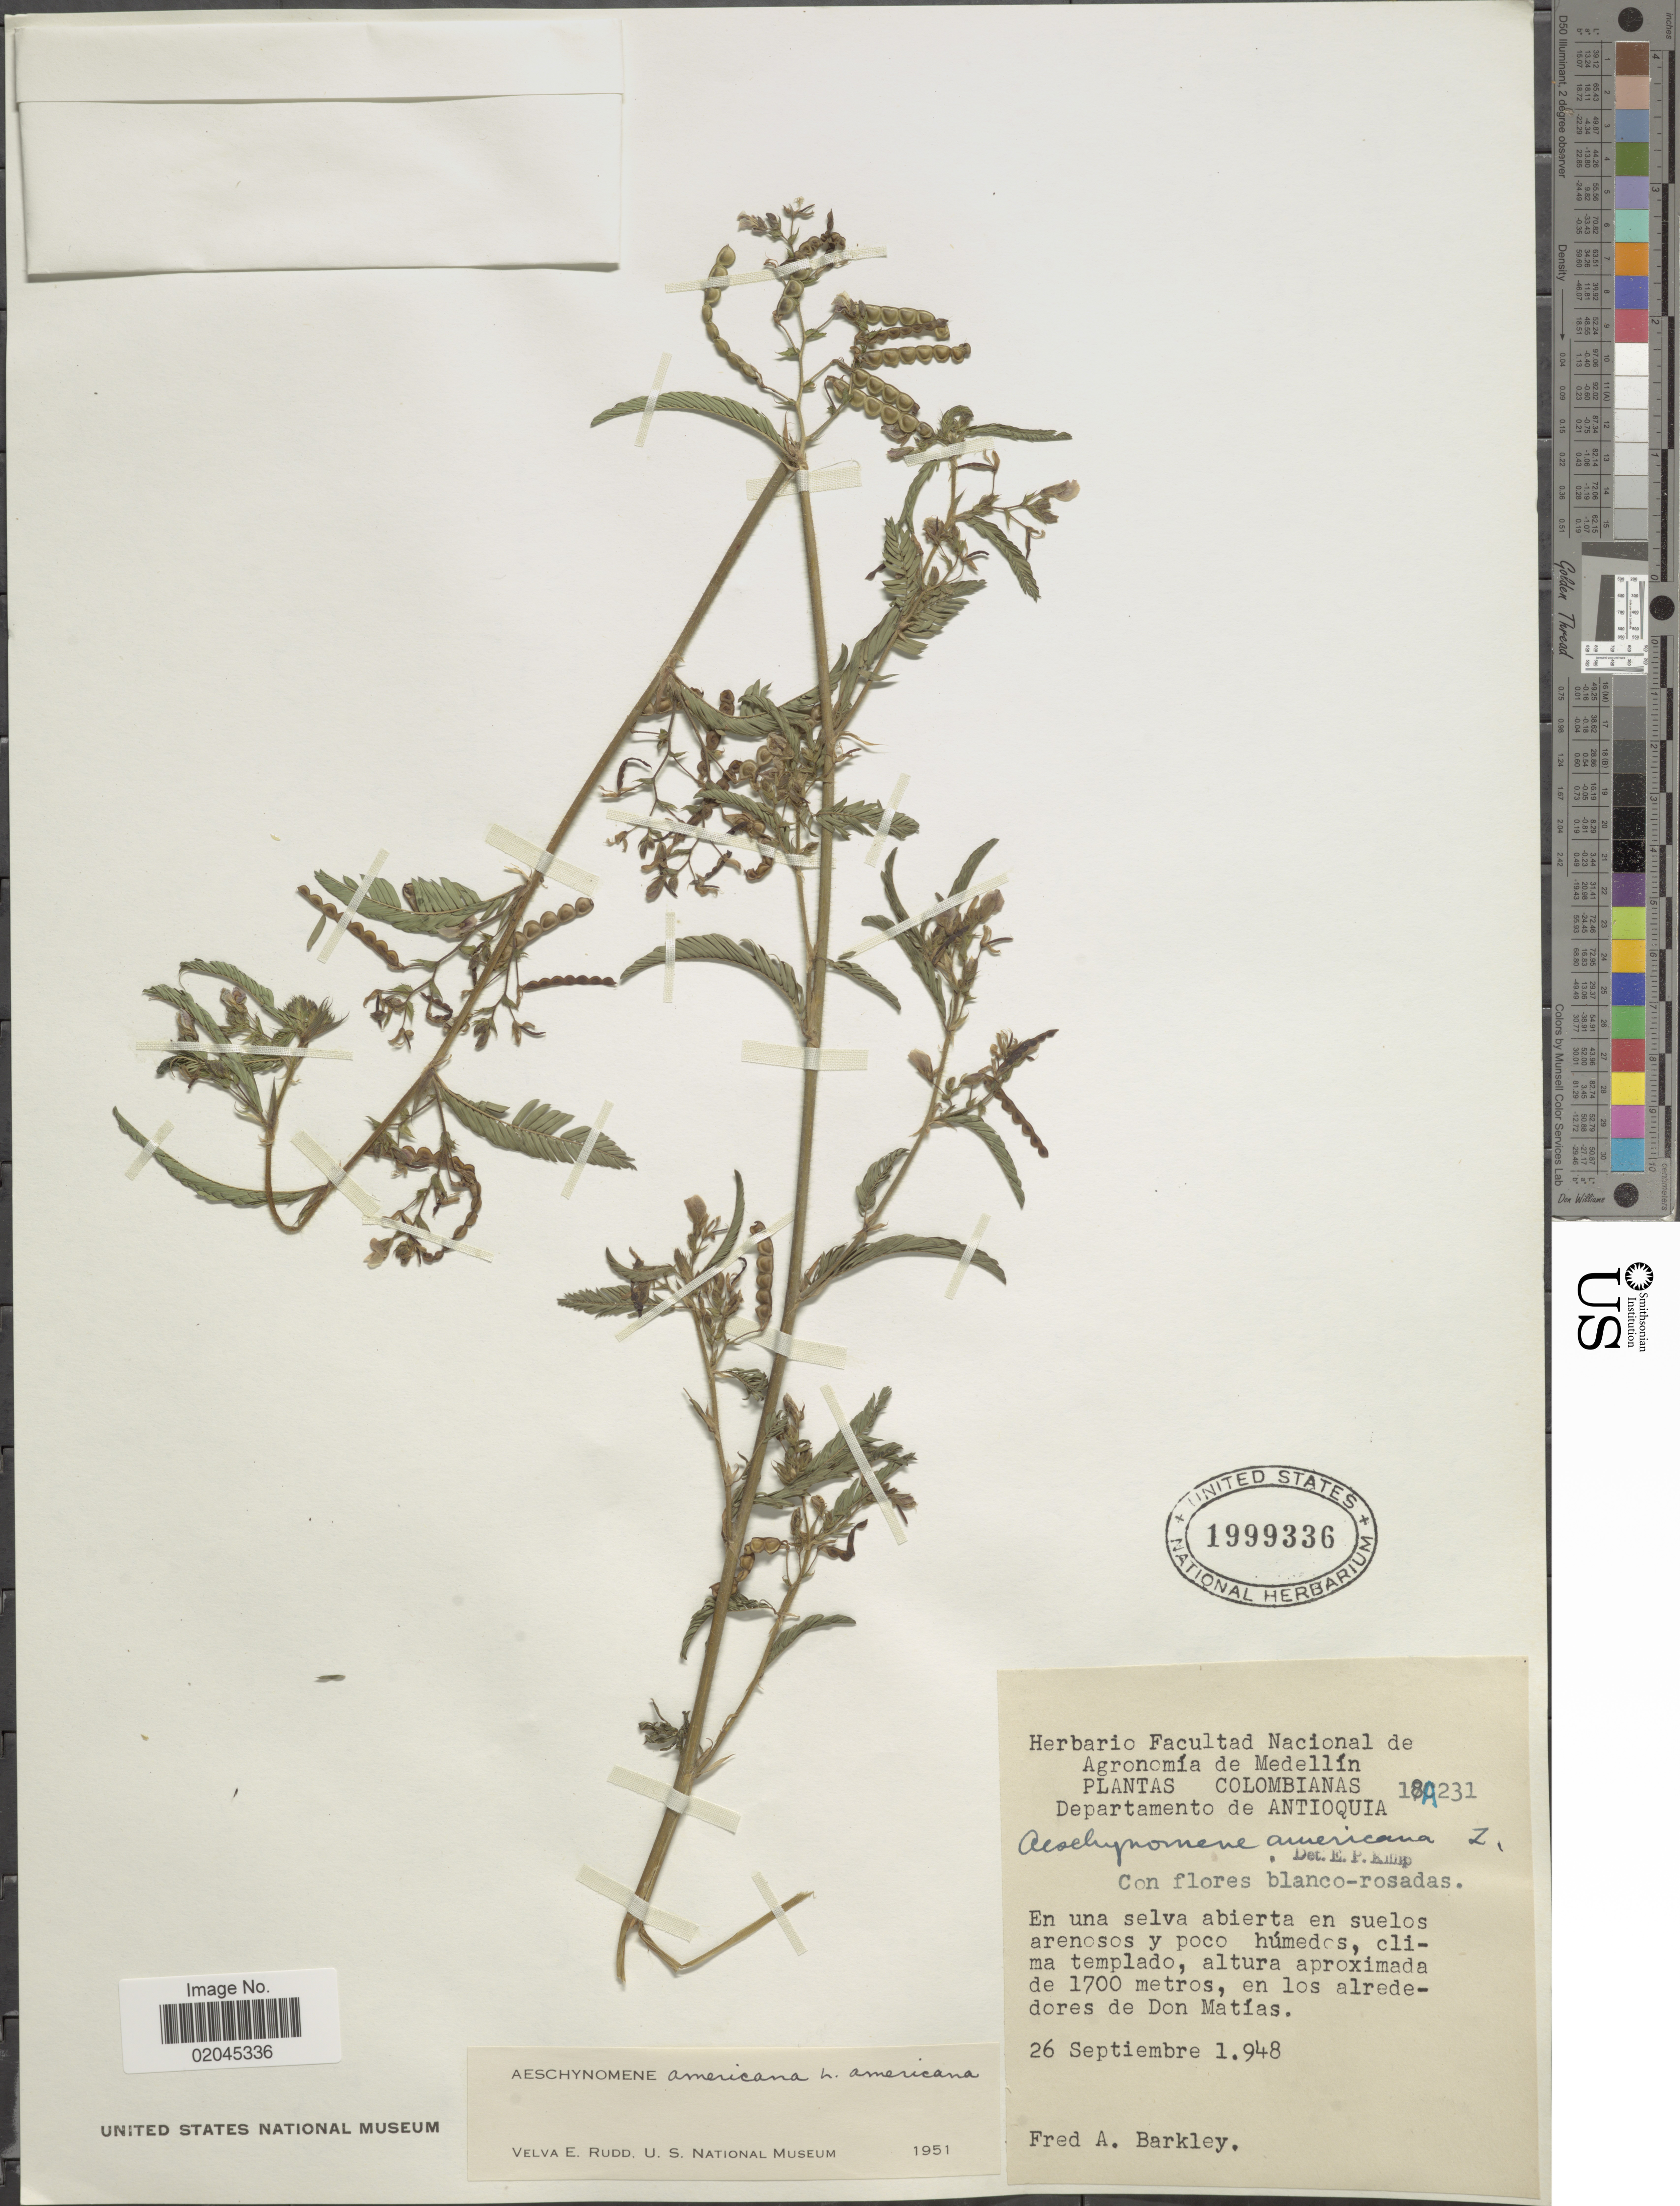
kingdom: Plantae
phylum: Tracheophyta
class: Magnoliopsida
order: Fabales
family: Fabaceae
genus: Aeschynomene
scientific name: Aeschynomene americana var. americana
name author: L.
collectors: F. A. Barkley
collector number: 18A231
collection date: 1948-09-26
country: Colombia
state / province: Antioquia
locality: Departamento de Antioquia, En los alrededores de Don Matias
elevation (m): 1700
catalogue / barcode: US 1999336